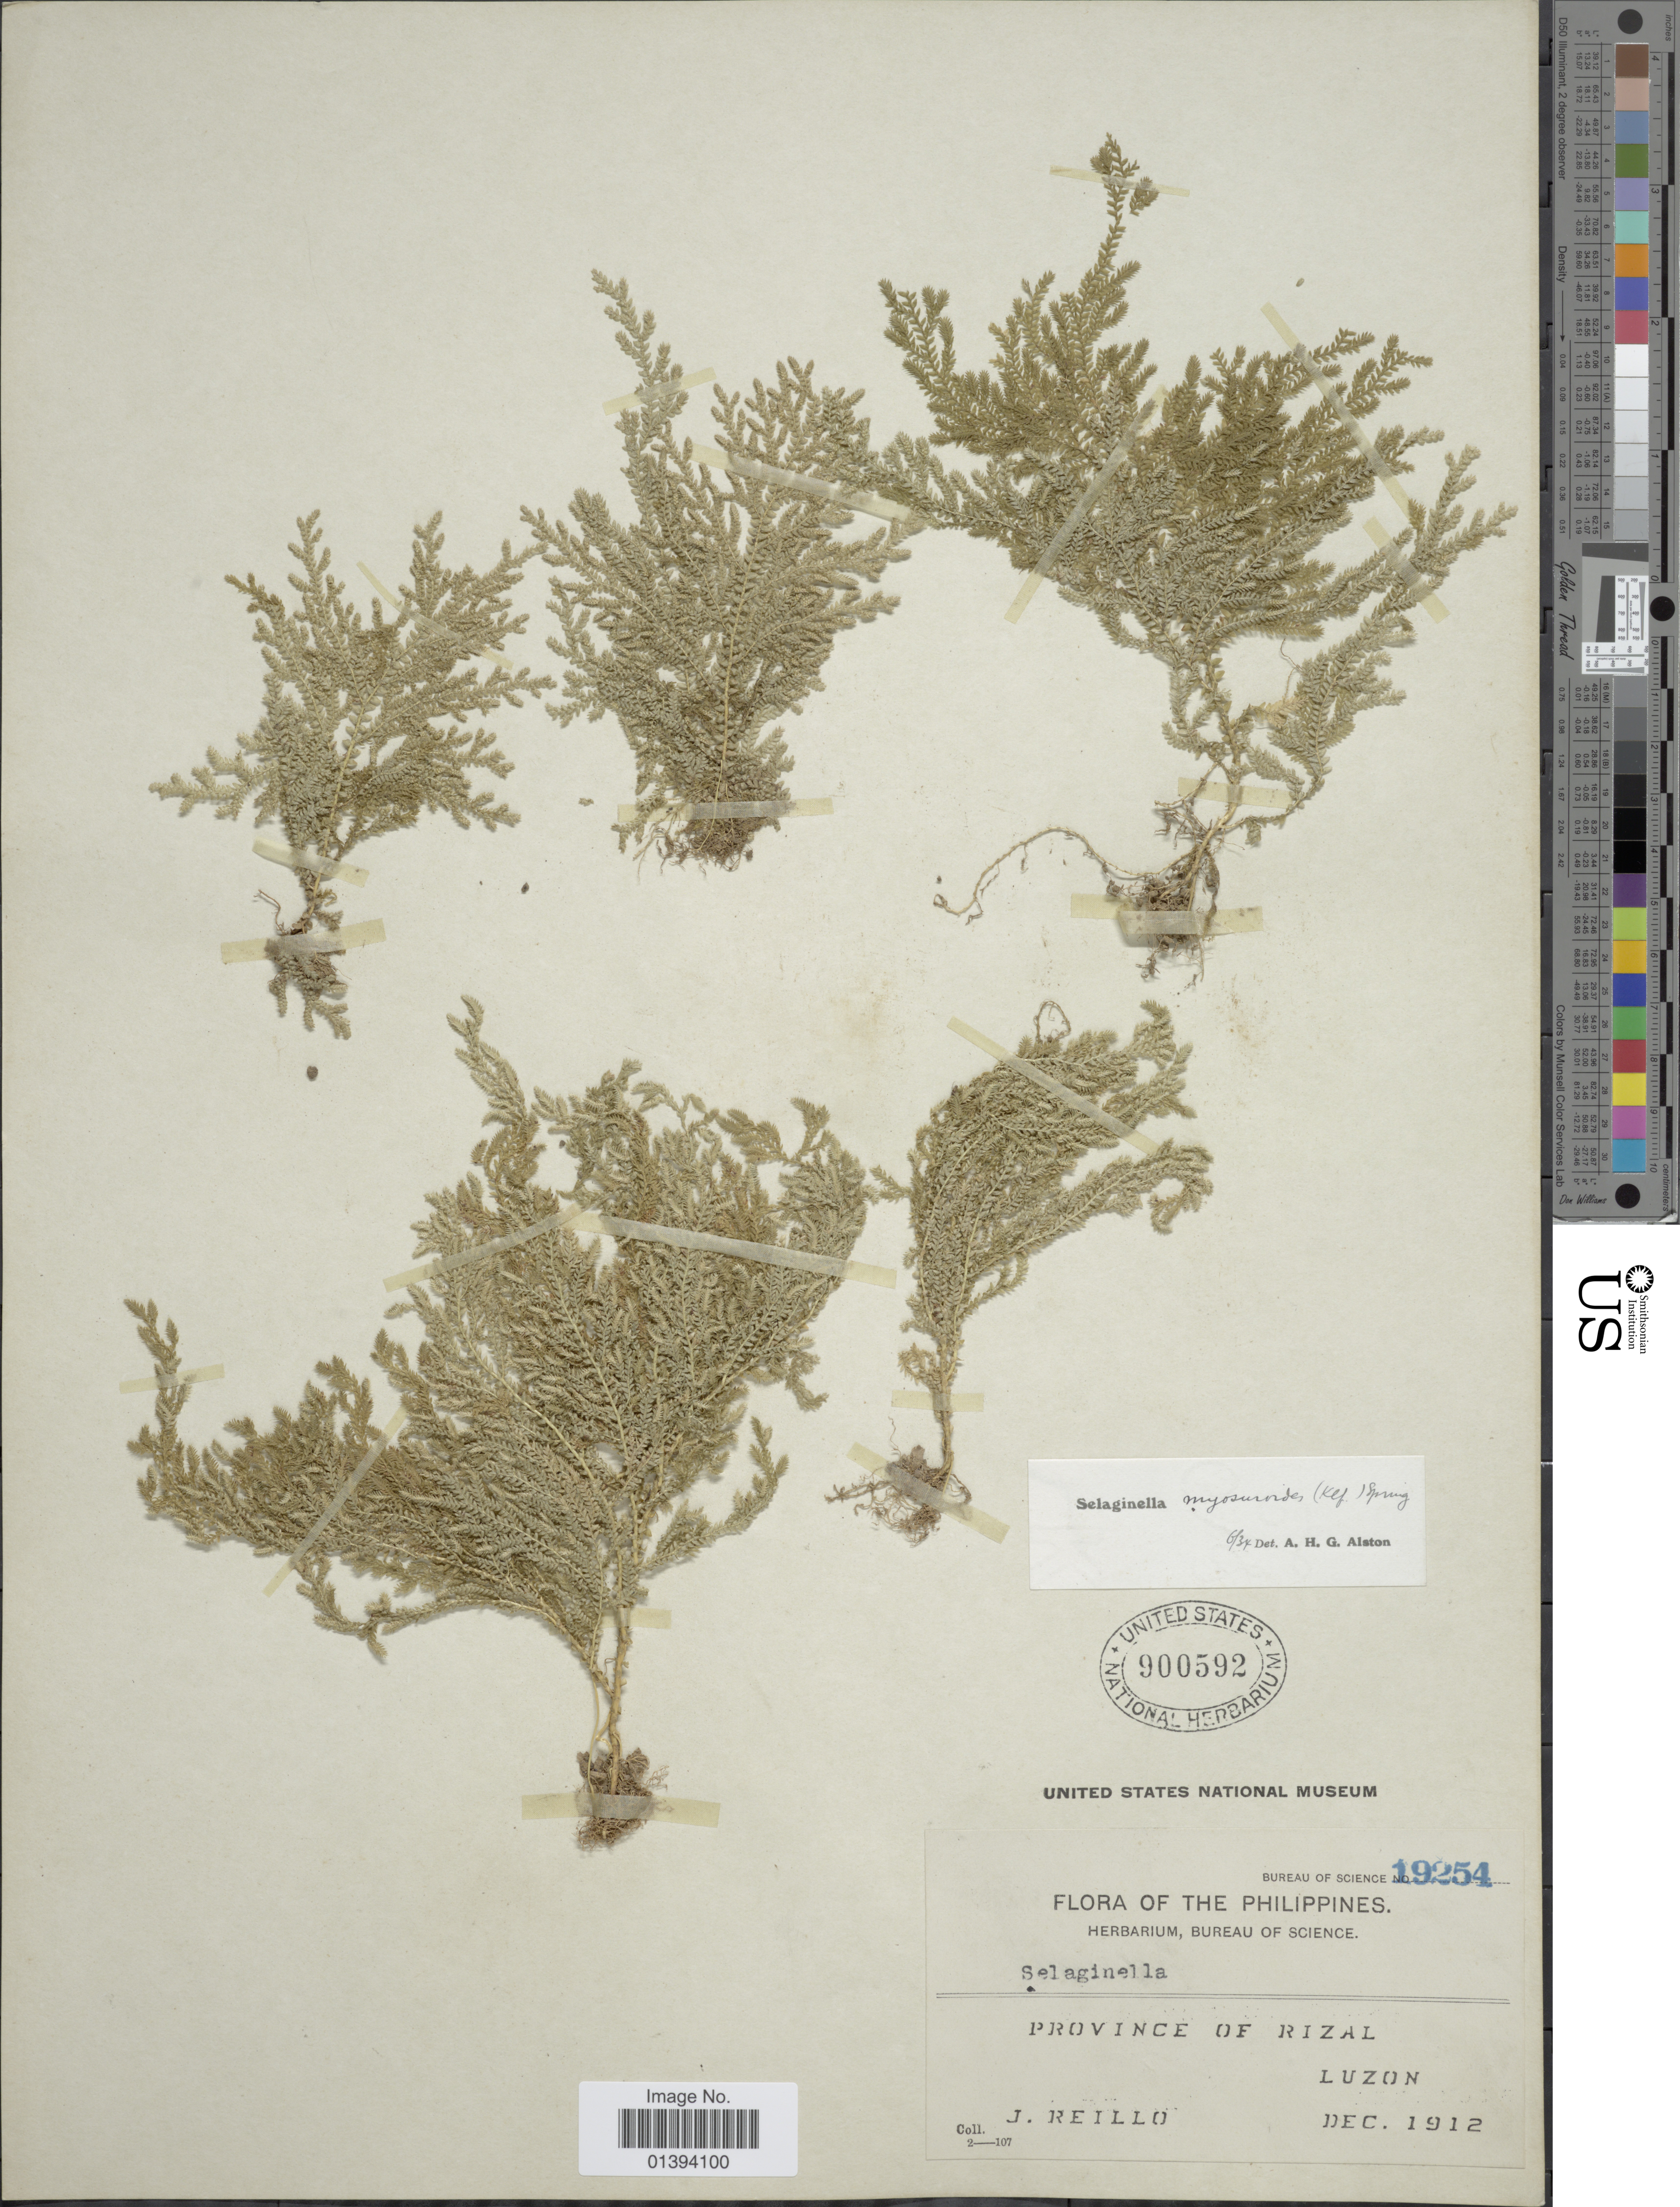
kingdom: Plantae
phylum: Tracheophyta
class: Lycopodiopsida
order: Selaginellales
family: Selaginellaceae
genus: Selaginella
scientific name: Selaginella myosuroides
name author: (Kaulf.) Spring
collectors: J. Reillo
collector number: bureau of Science 19254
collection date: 1912-12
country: Philippines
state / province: Central Luzon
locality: Province of Rizal, Luzon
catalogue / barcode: US 900592